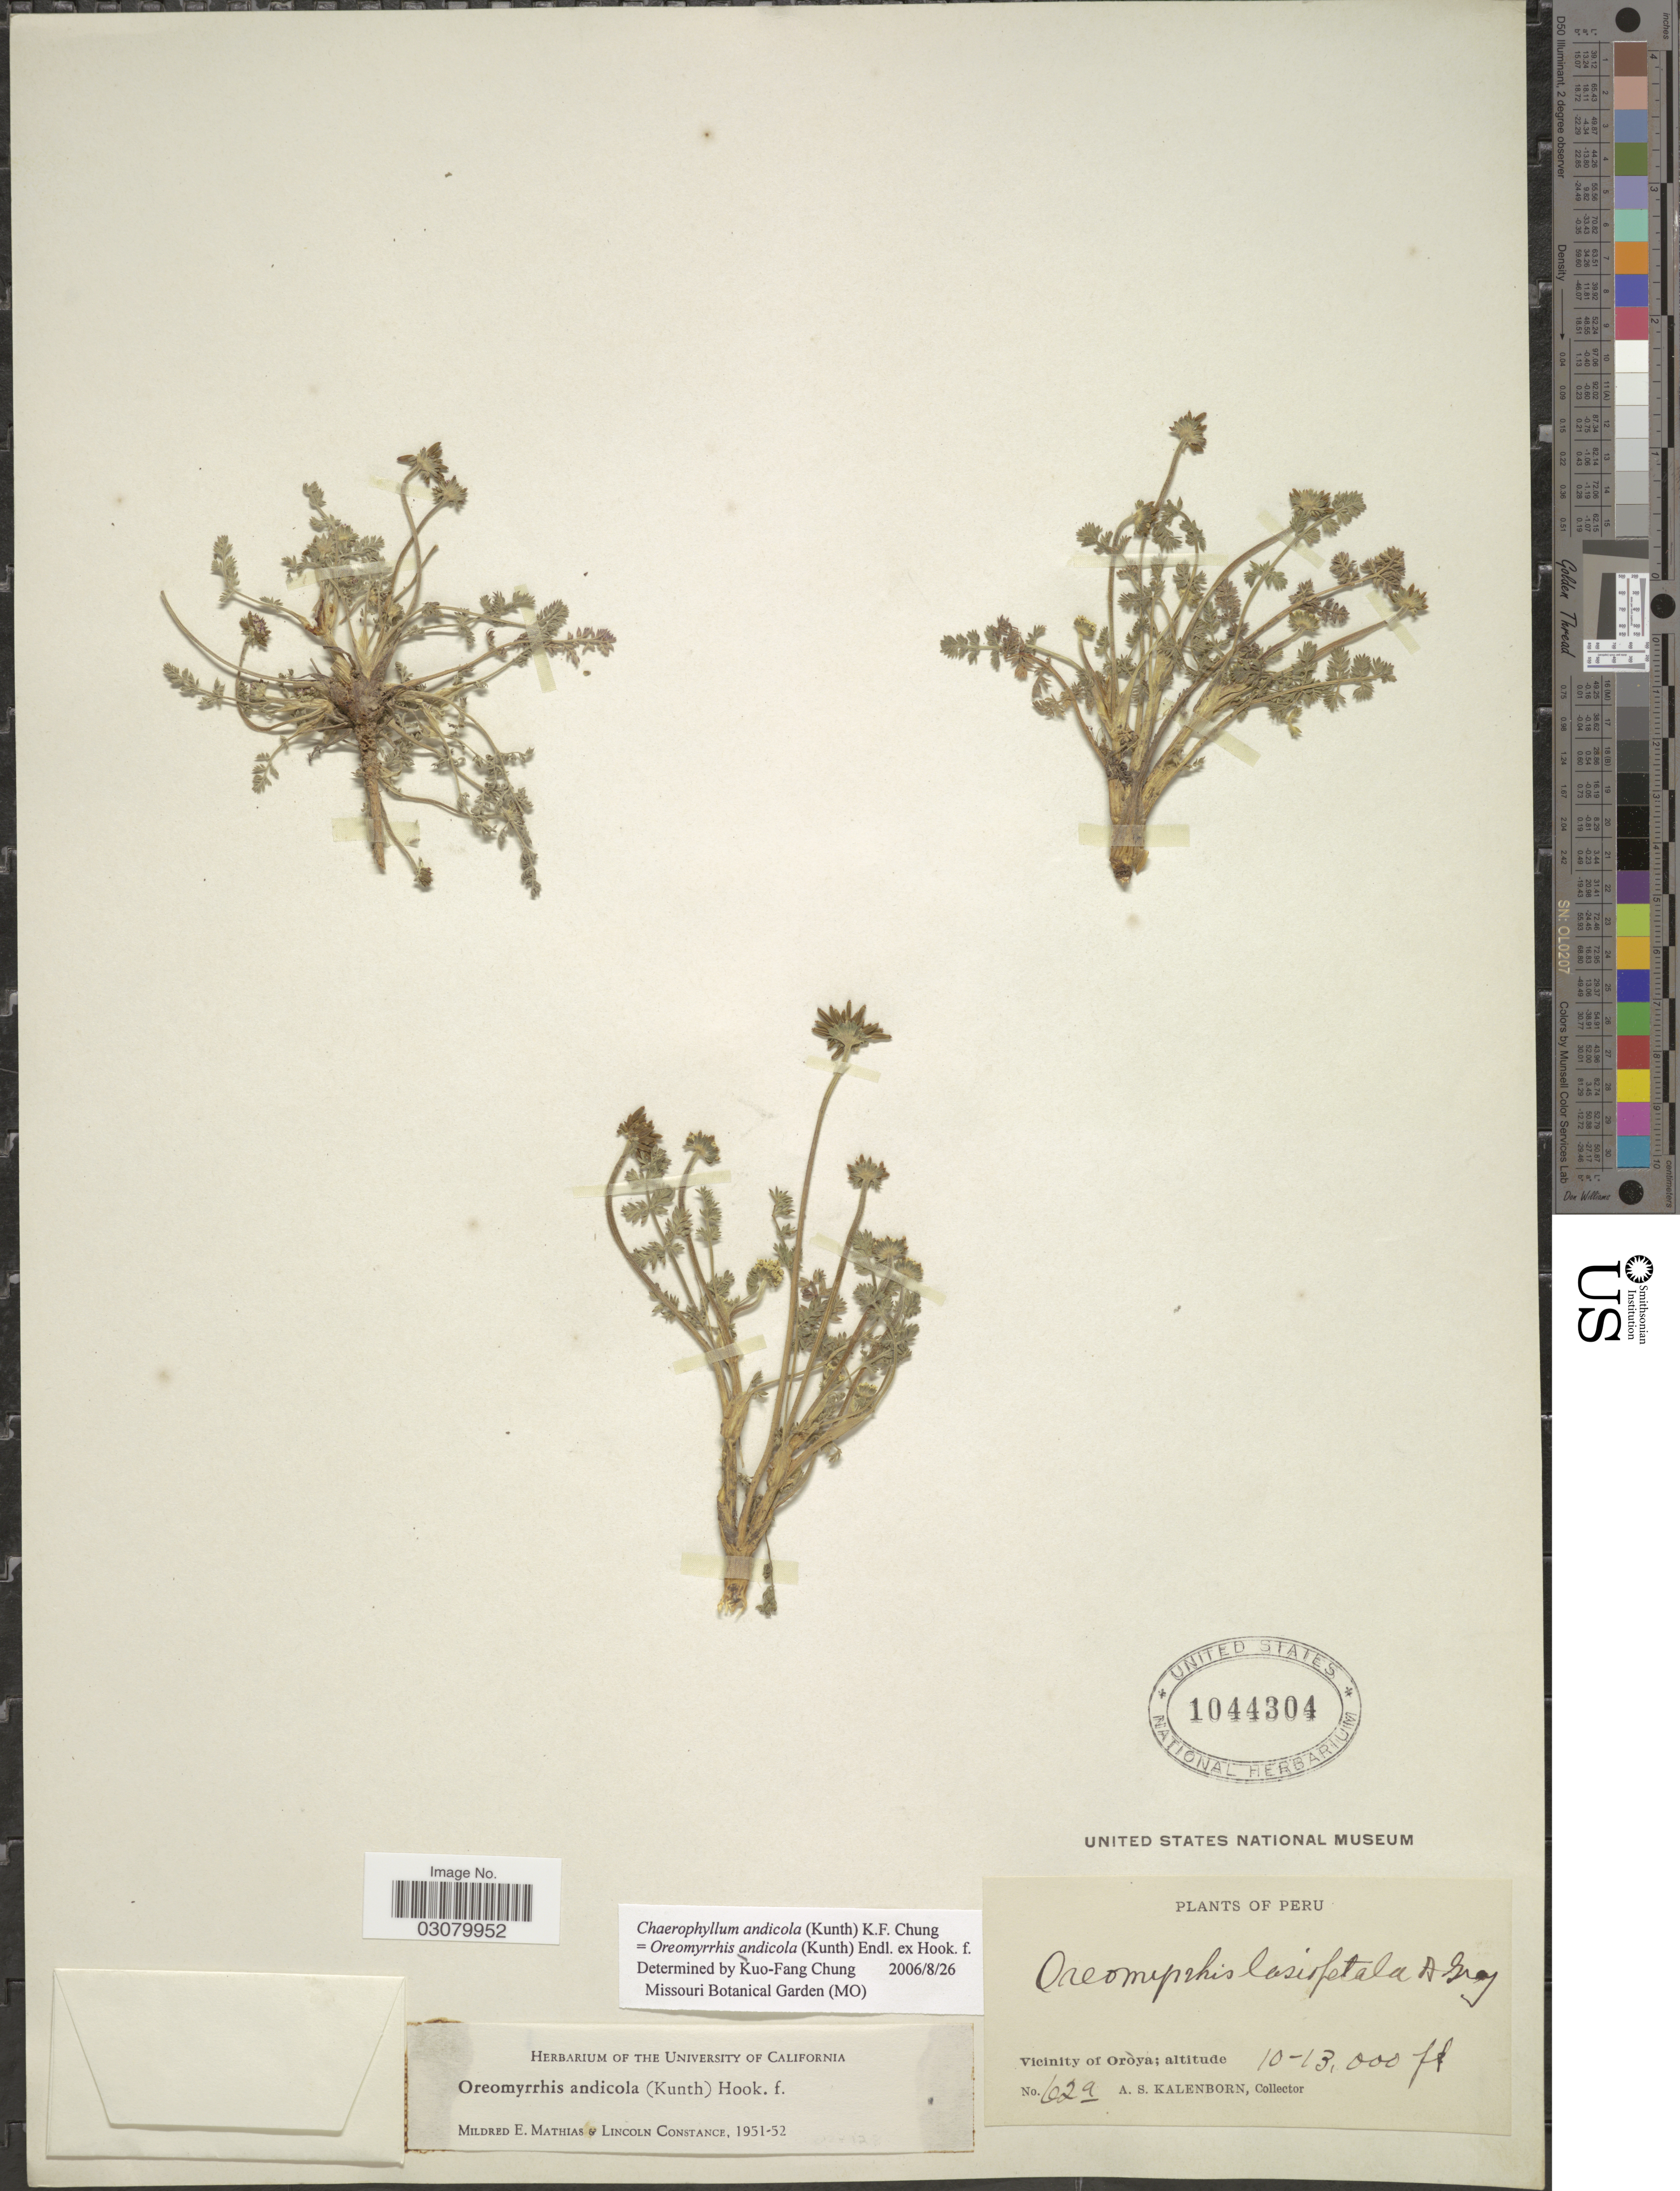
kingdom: Plantae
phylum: Tracheophyta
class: Magnoliopsida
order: Apiales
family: Apiaceae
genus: Oreomyrrhis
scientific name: Oreomyrrhis andicola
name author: (Kunth) Endl. ex Hook. f.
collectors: A. Kalenborn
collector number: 62a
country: Peru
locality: Vicinity of Oròya.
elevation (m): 3048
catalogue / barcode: US 1044304